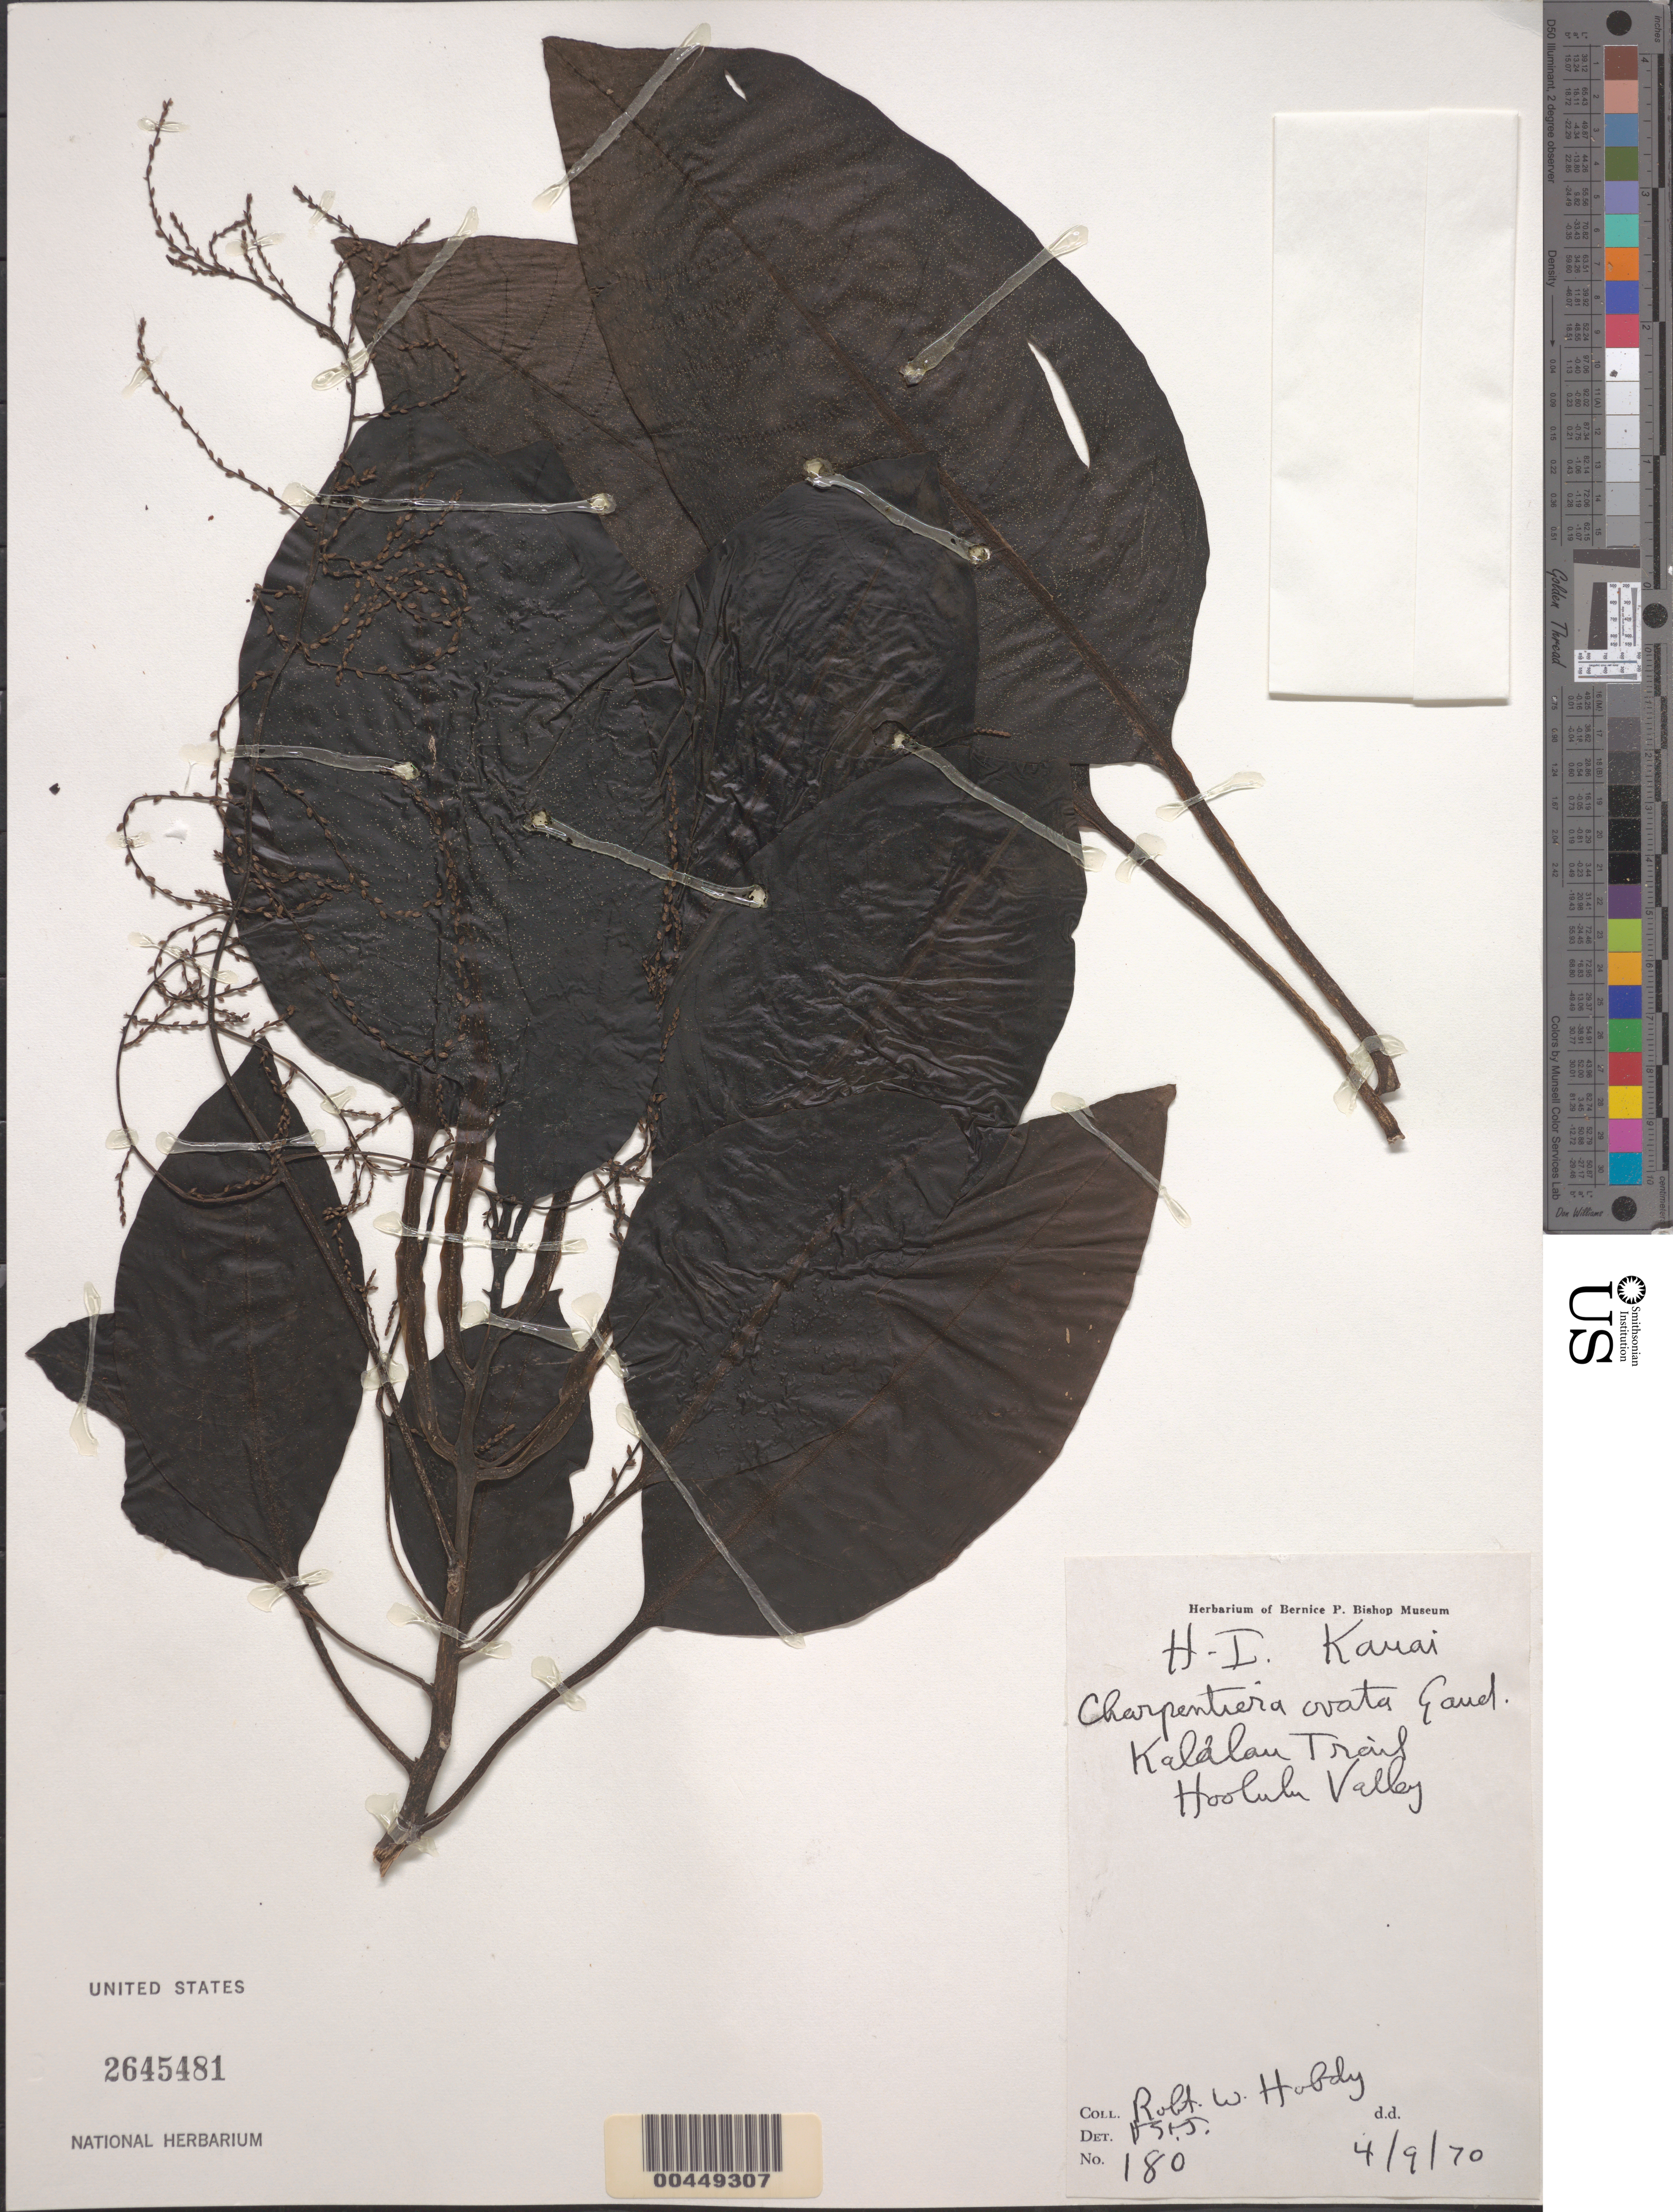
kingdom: Plantae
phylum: Tracheophyta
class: Magnoliopsida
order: Caryophyllales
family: Amaranthaceae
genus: Charpentiera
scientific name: Charpentiera ovata var. ovata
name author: Gaudich.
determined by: St. John, H.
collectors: R. Hobdy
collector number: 180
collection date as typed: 4 Sep 1970 or 9 Apr 1970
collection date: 1970-04-09 or 1970-09-04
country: United States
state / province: Hawaii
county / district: Kauai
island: Kaua'i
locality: Kalalau Trail, Hoolulu Valley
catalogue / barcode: US 2645481